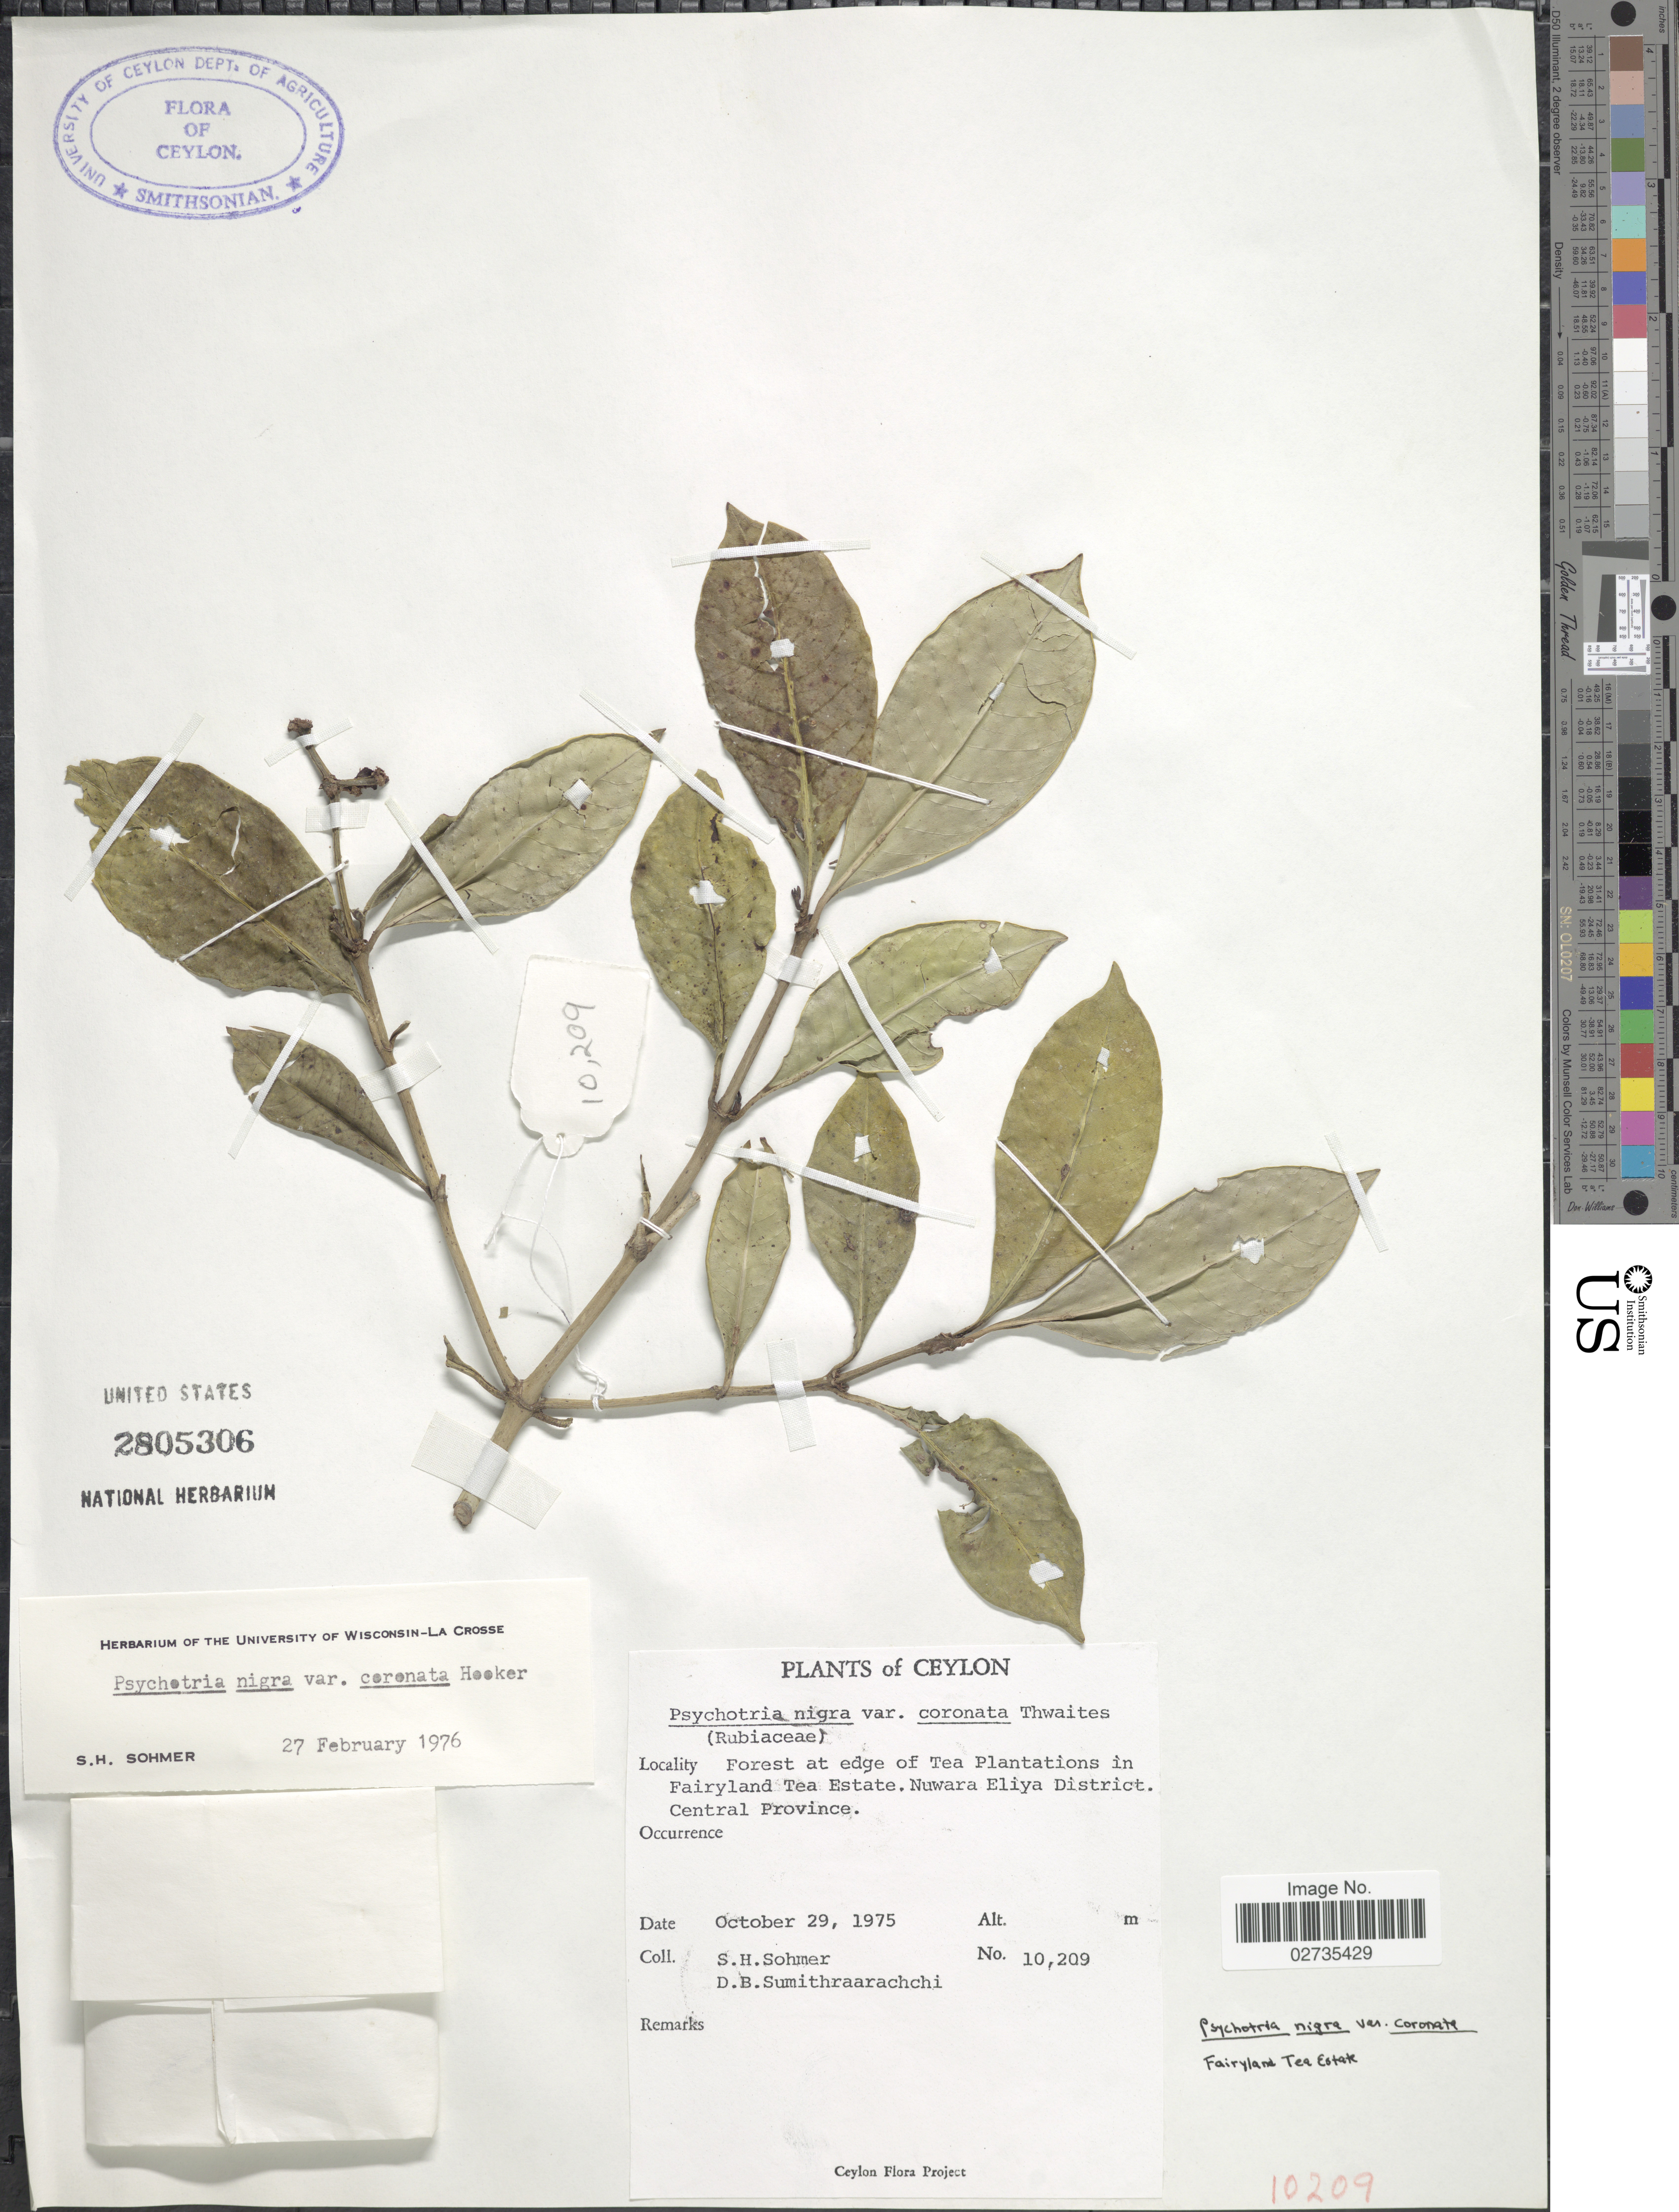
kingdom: Plantae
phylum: Tracheophyta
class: Magnoliopsida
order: Gentianales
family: Rubiaceae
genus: Psychotria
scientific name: Psychotria nigra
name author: (Gaertn.) Alston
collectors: S. H. Sohmer & D. B. Sumithraarachchi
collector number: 10209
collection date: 1975-10-29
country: Sri Lanka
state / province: Central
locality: Ceylon. At edge of Tea Plantation in Fairyland Tea Estate. Nuwara Eliya District.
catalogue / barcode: US 2805306